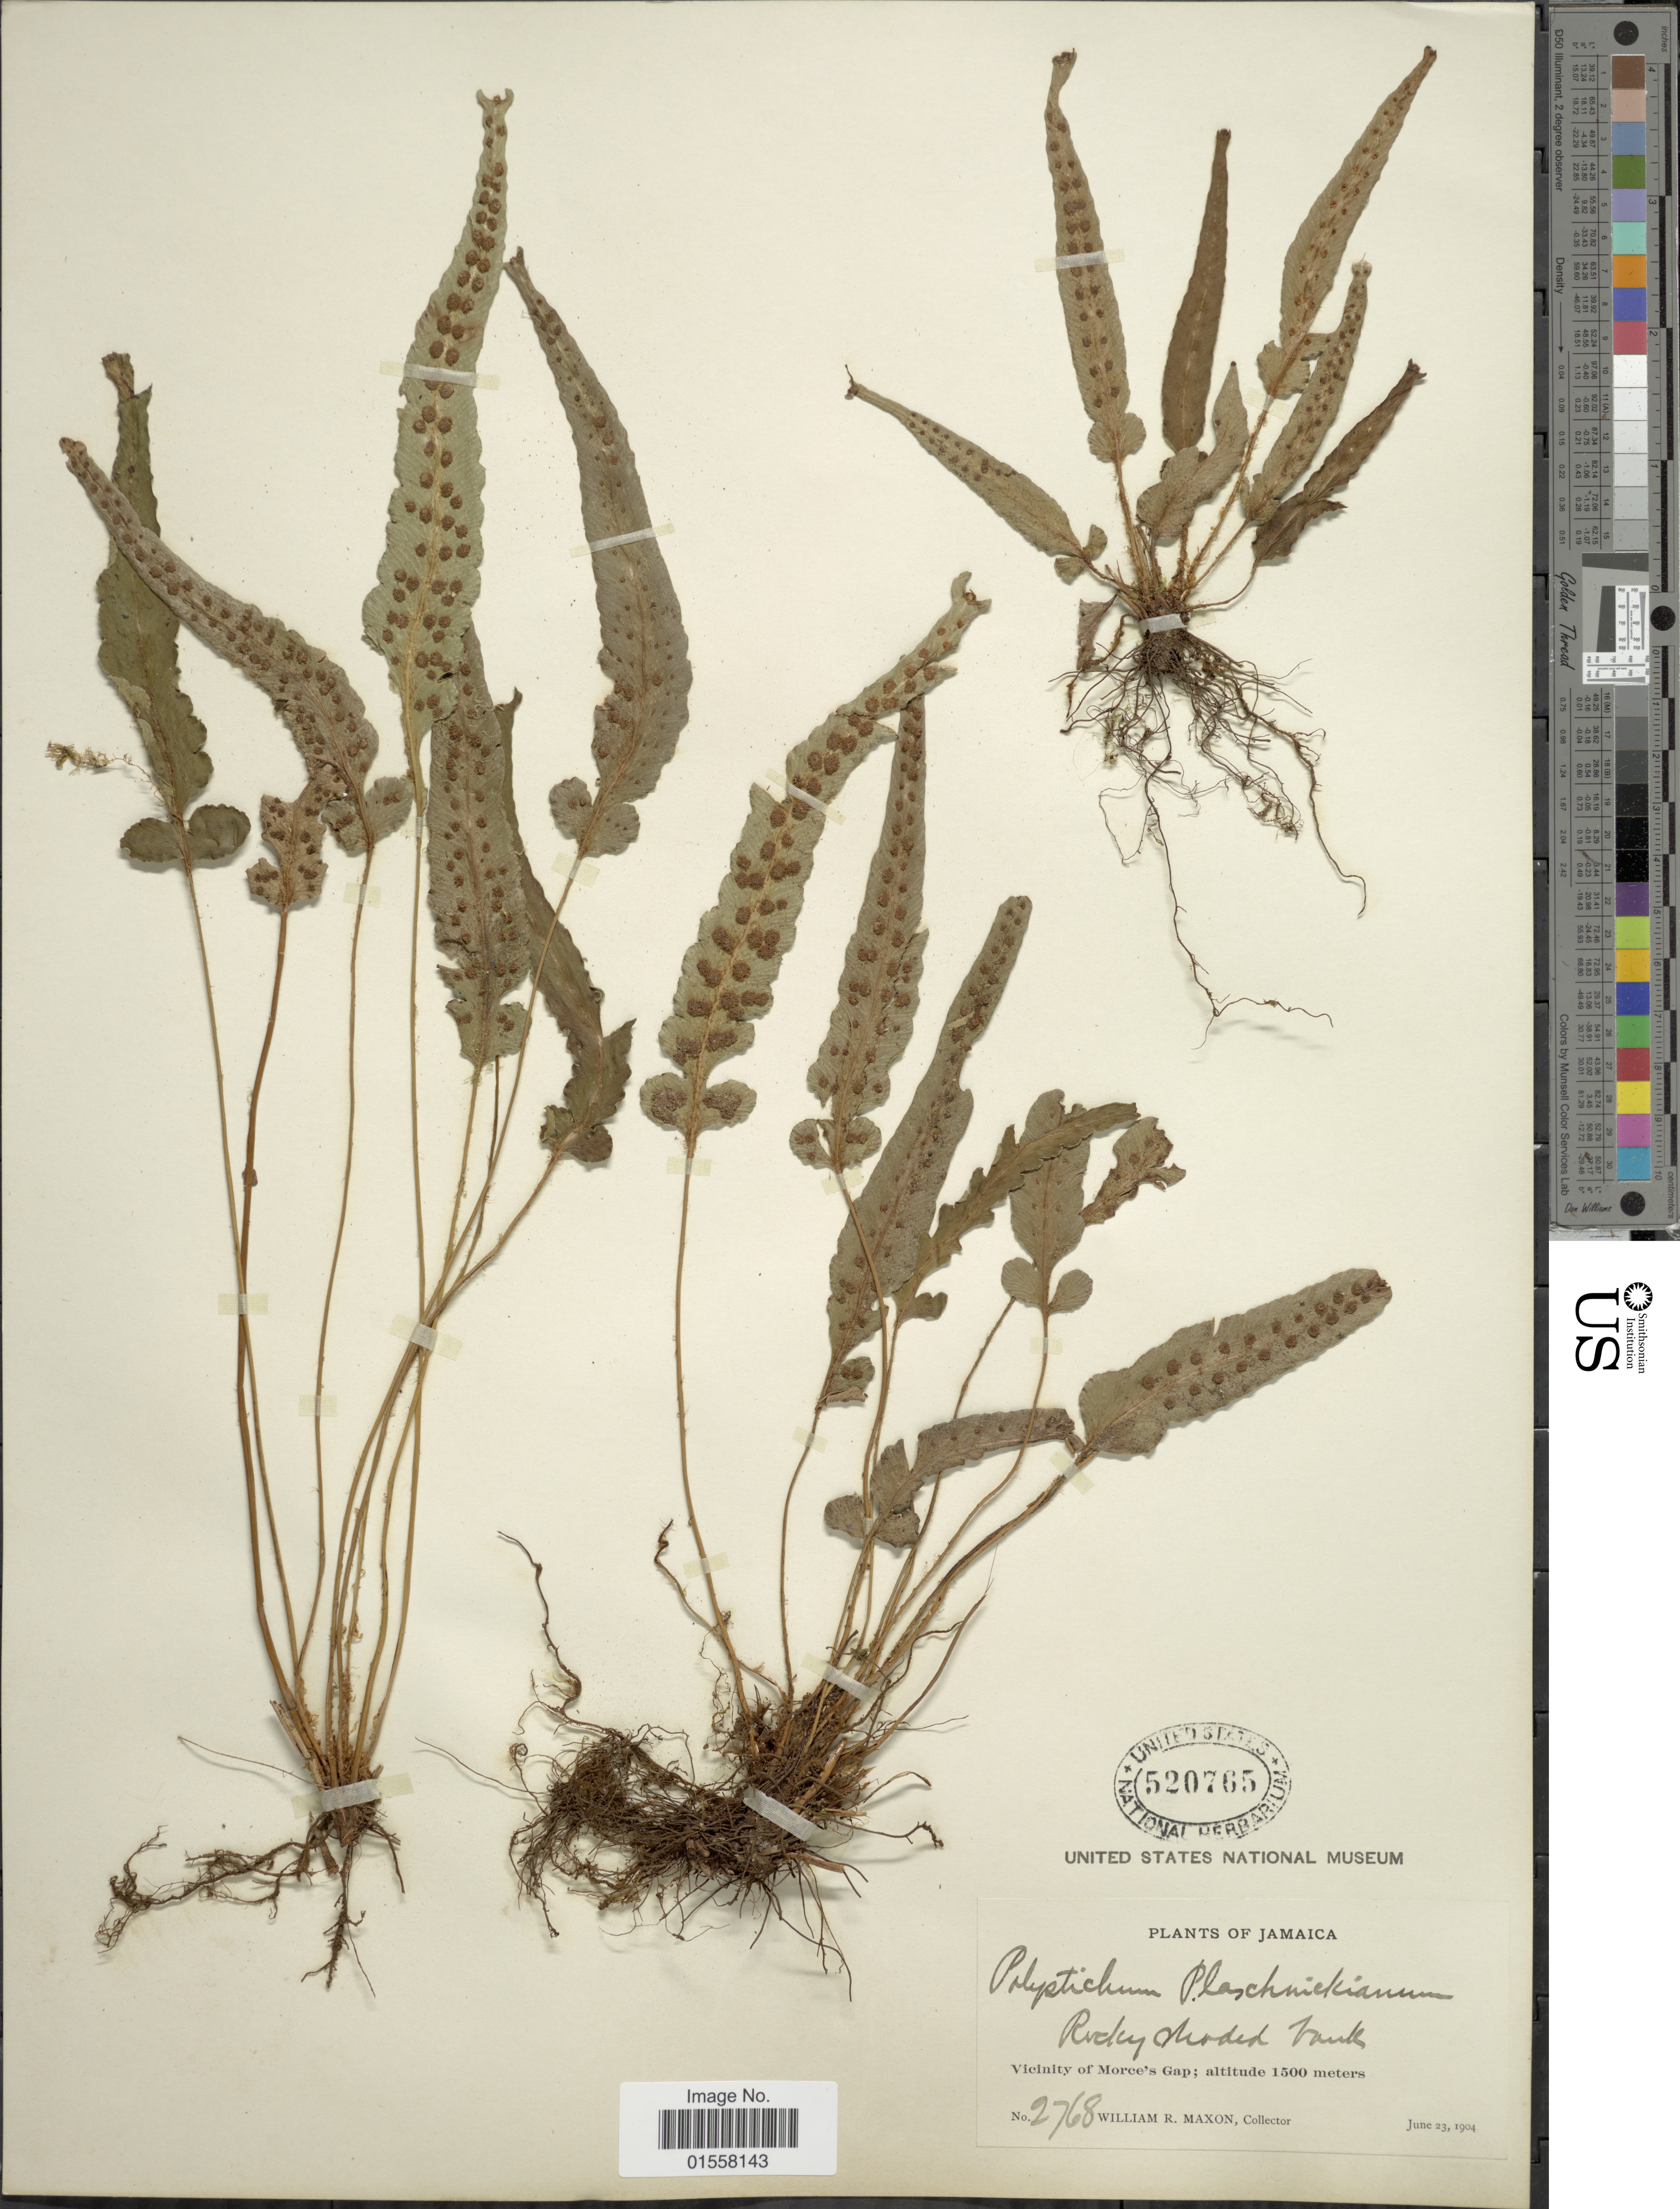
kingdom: Plantae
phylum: Tracheophyta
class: Polypodiopsida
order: Polypodiales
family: Dryopteridaceae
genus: Polystichum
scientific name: Polystichum plaschnickianum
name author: (Kunze) Moore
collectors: W. R. Maxon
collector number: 2768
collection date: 1904-06-23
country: Jamaica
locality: Jamaica, Vicinity of Morce's Gap.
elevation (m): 1500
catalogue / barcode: US 520765